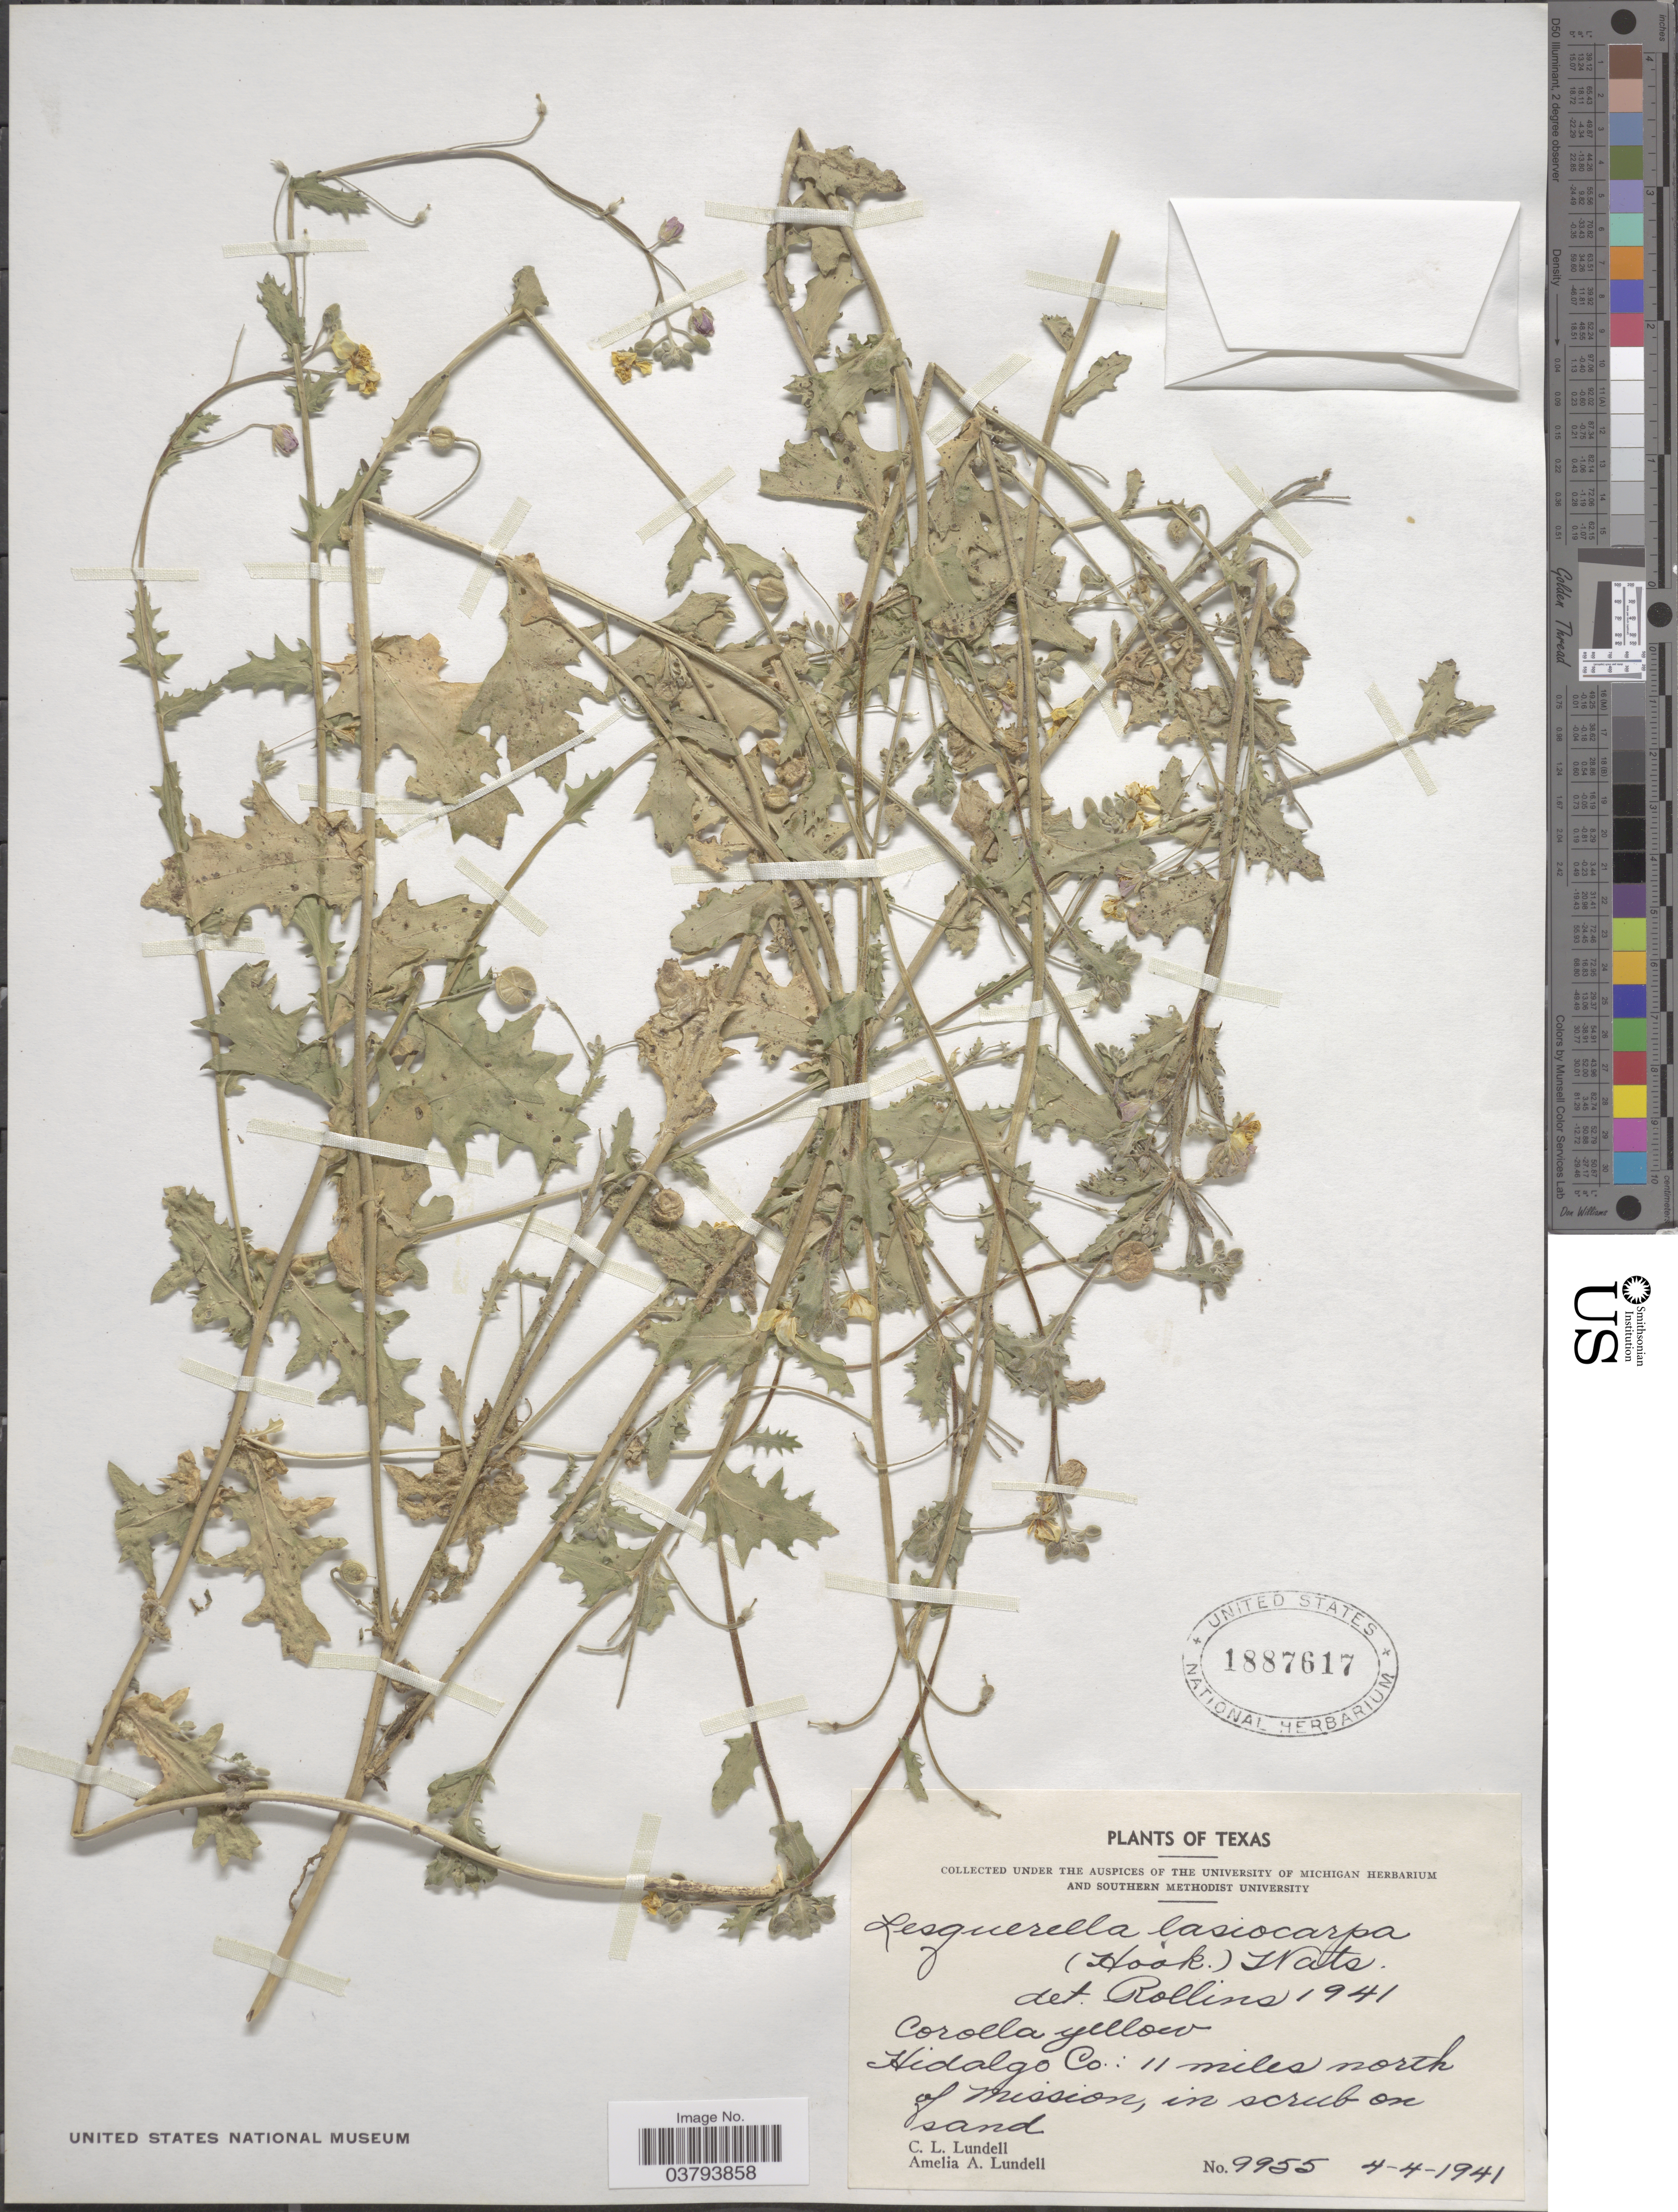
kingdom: Plantae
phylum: Tracheophyta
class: Magnoliopsida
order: Brassicales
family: Brassicaceae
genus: Lesquerella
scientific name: Lesquerella lasiocarpa subsp. lasiocarpa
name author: S. Watson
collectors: C. L. Lundell & A. A. Lundell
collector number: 9955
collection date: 1941-04-04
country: United States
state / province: Texas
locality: Hidalgo Co.: 11 miles north of Mission, in scrub on sand.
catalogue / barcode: US 1887617